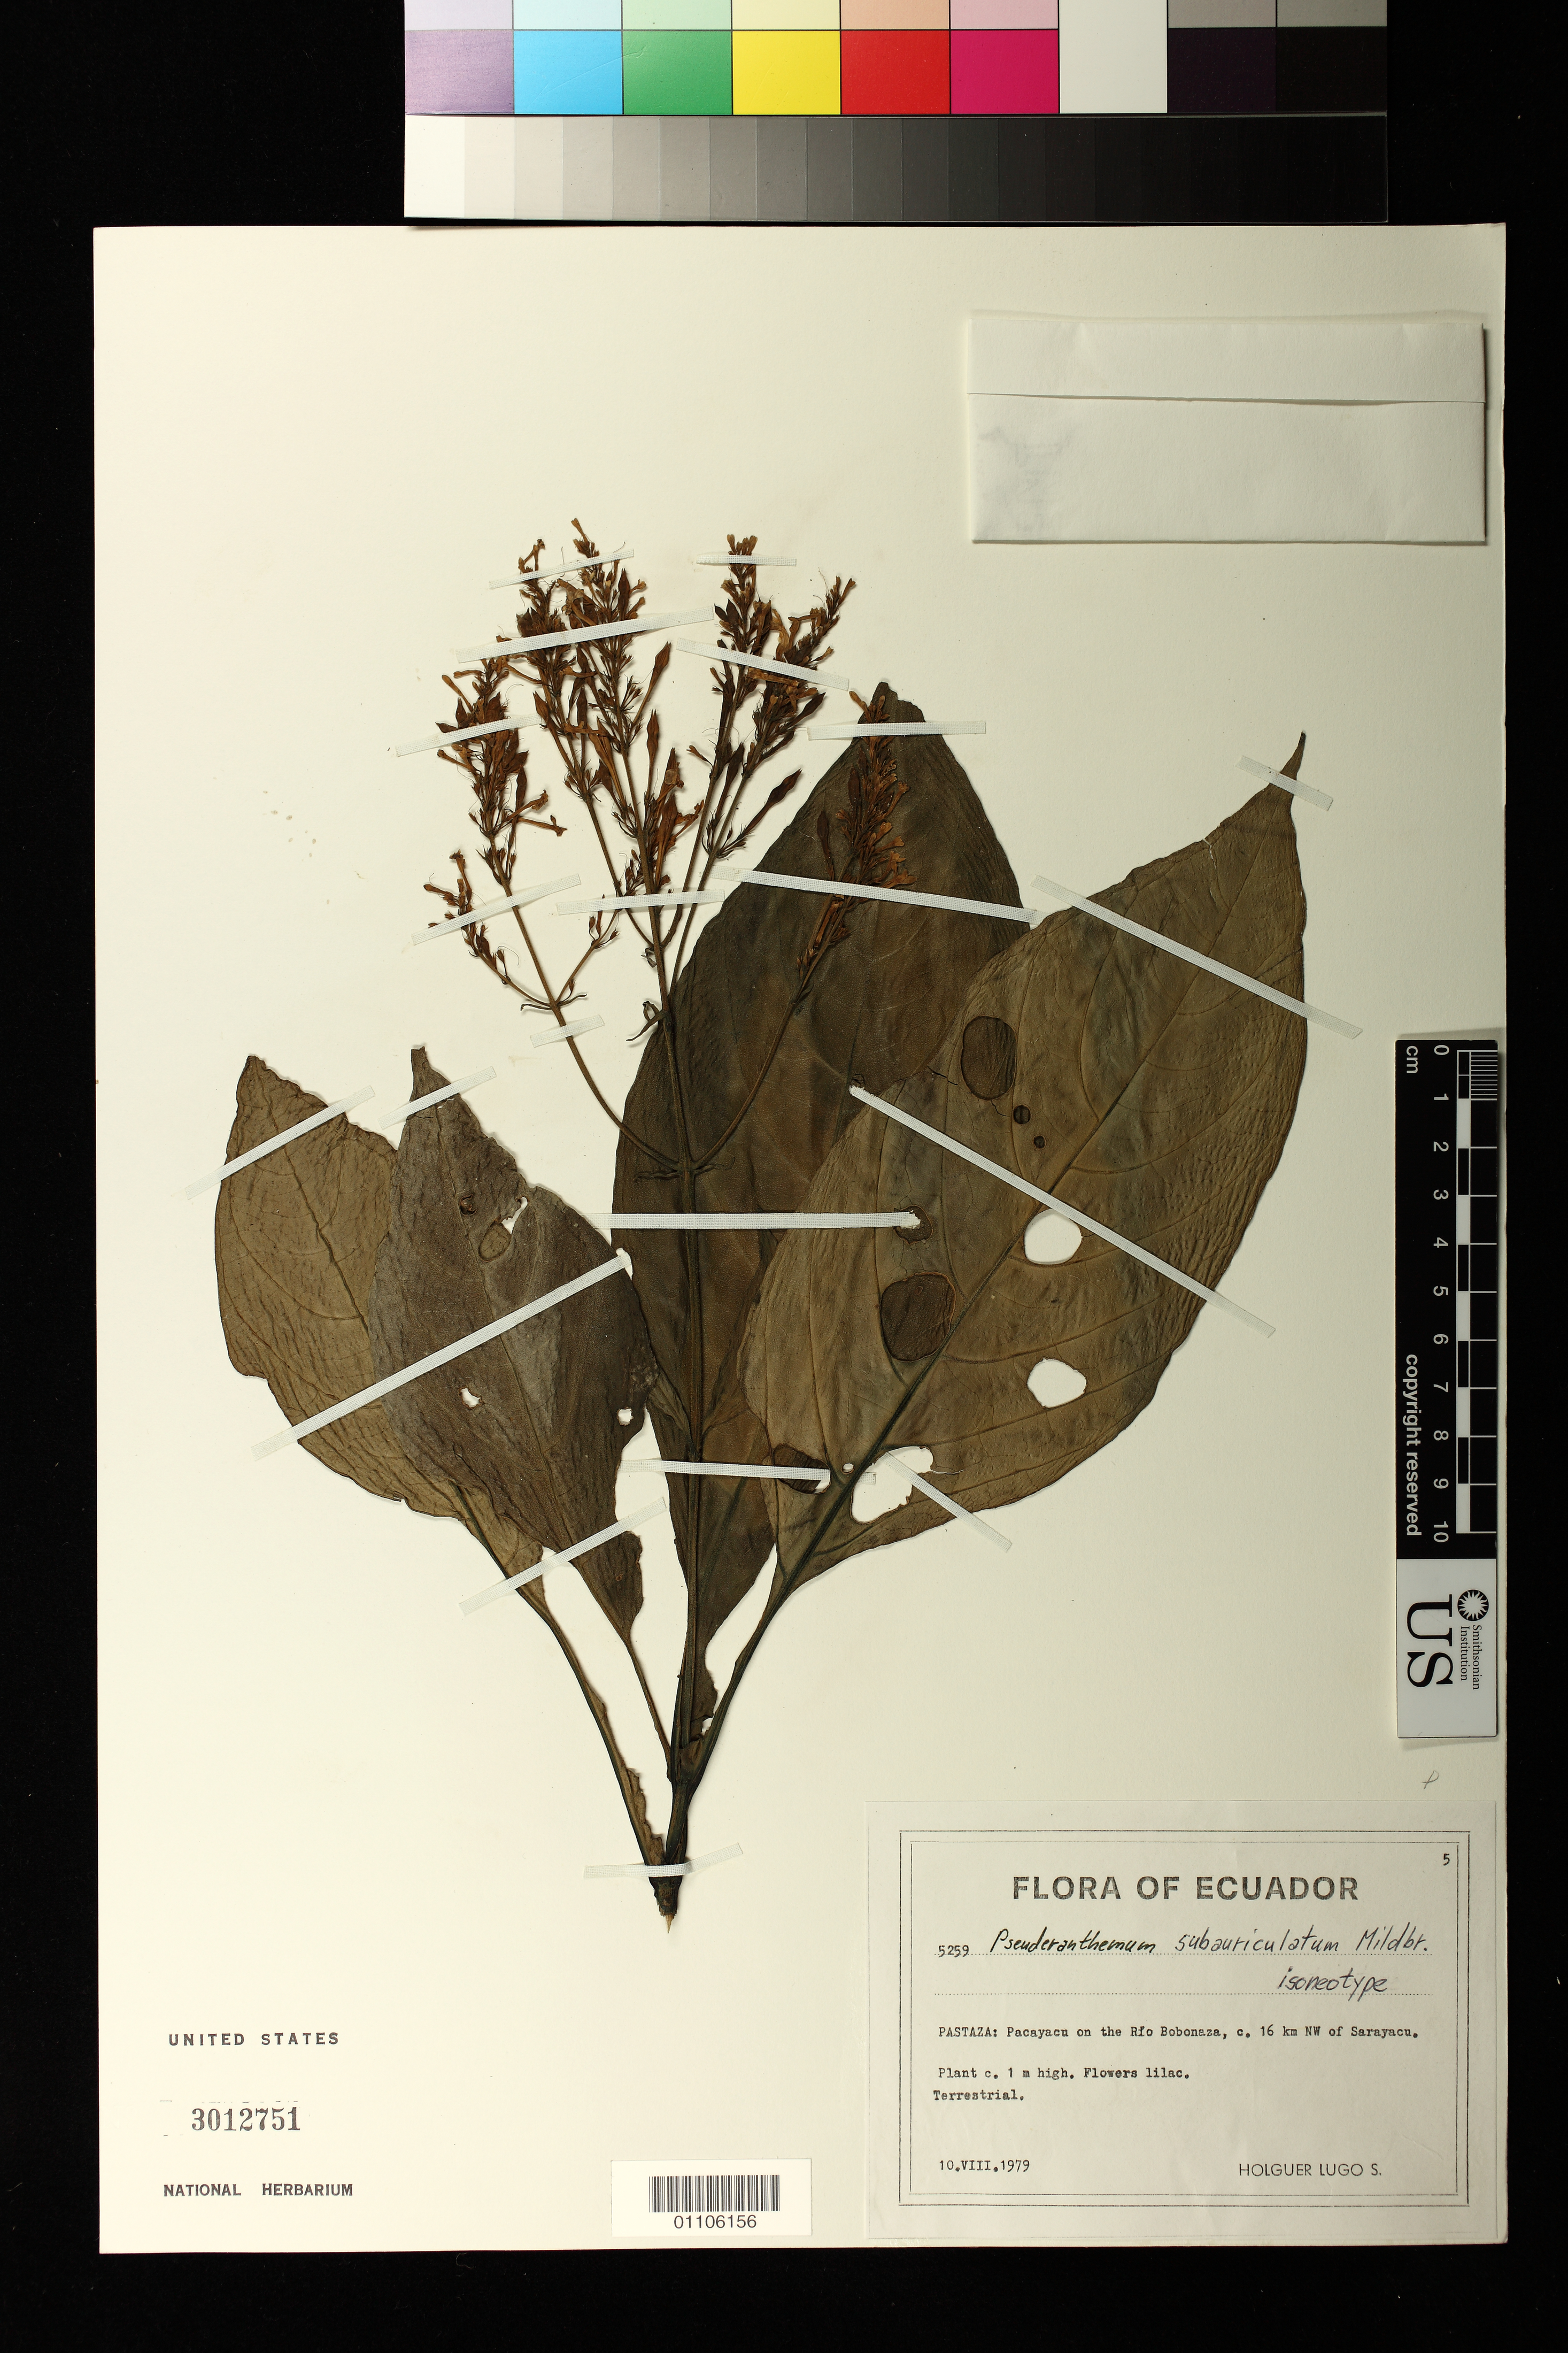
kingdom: Plantae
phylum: Tracheophyta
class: Magnoliopsida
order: Lamiales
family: Acanthaceae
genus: Pseuderanthemum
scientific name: Pseuderanthemum subauriculatum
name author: Mildbr.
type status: Isoneotype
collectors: H. Lugo S.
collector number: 5259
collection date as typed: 10 Aug 1979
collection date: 1979-08-10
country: Ecuador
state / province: Pastaza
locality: Pacayacu on Rio Bobonaza, ca. 16 km NW of Sarayacu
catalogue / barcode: US 3012751